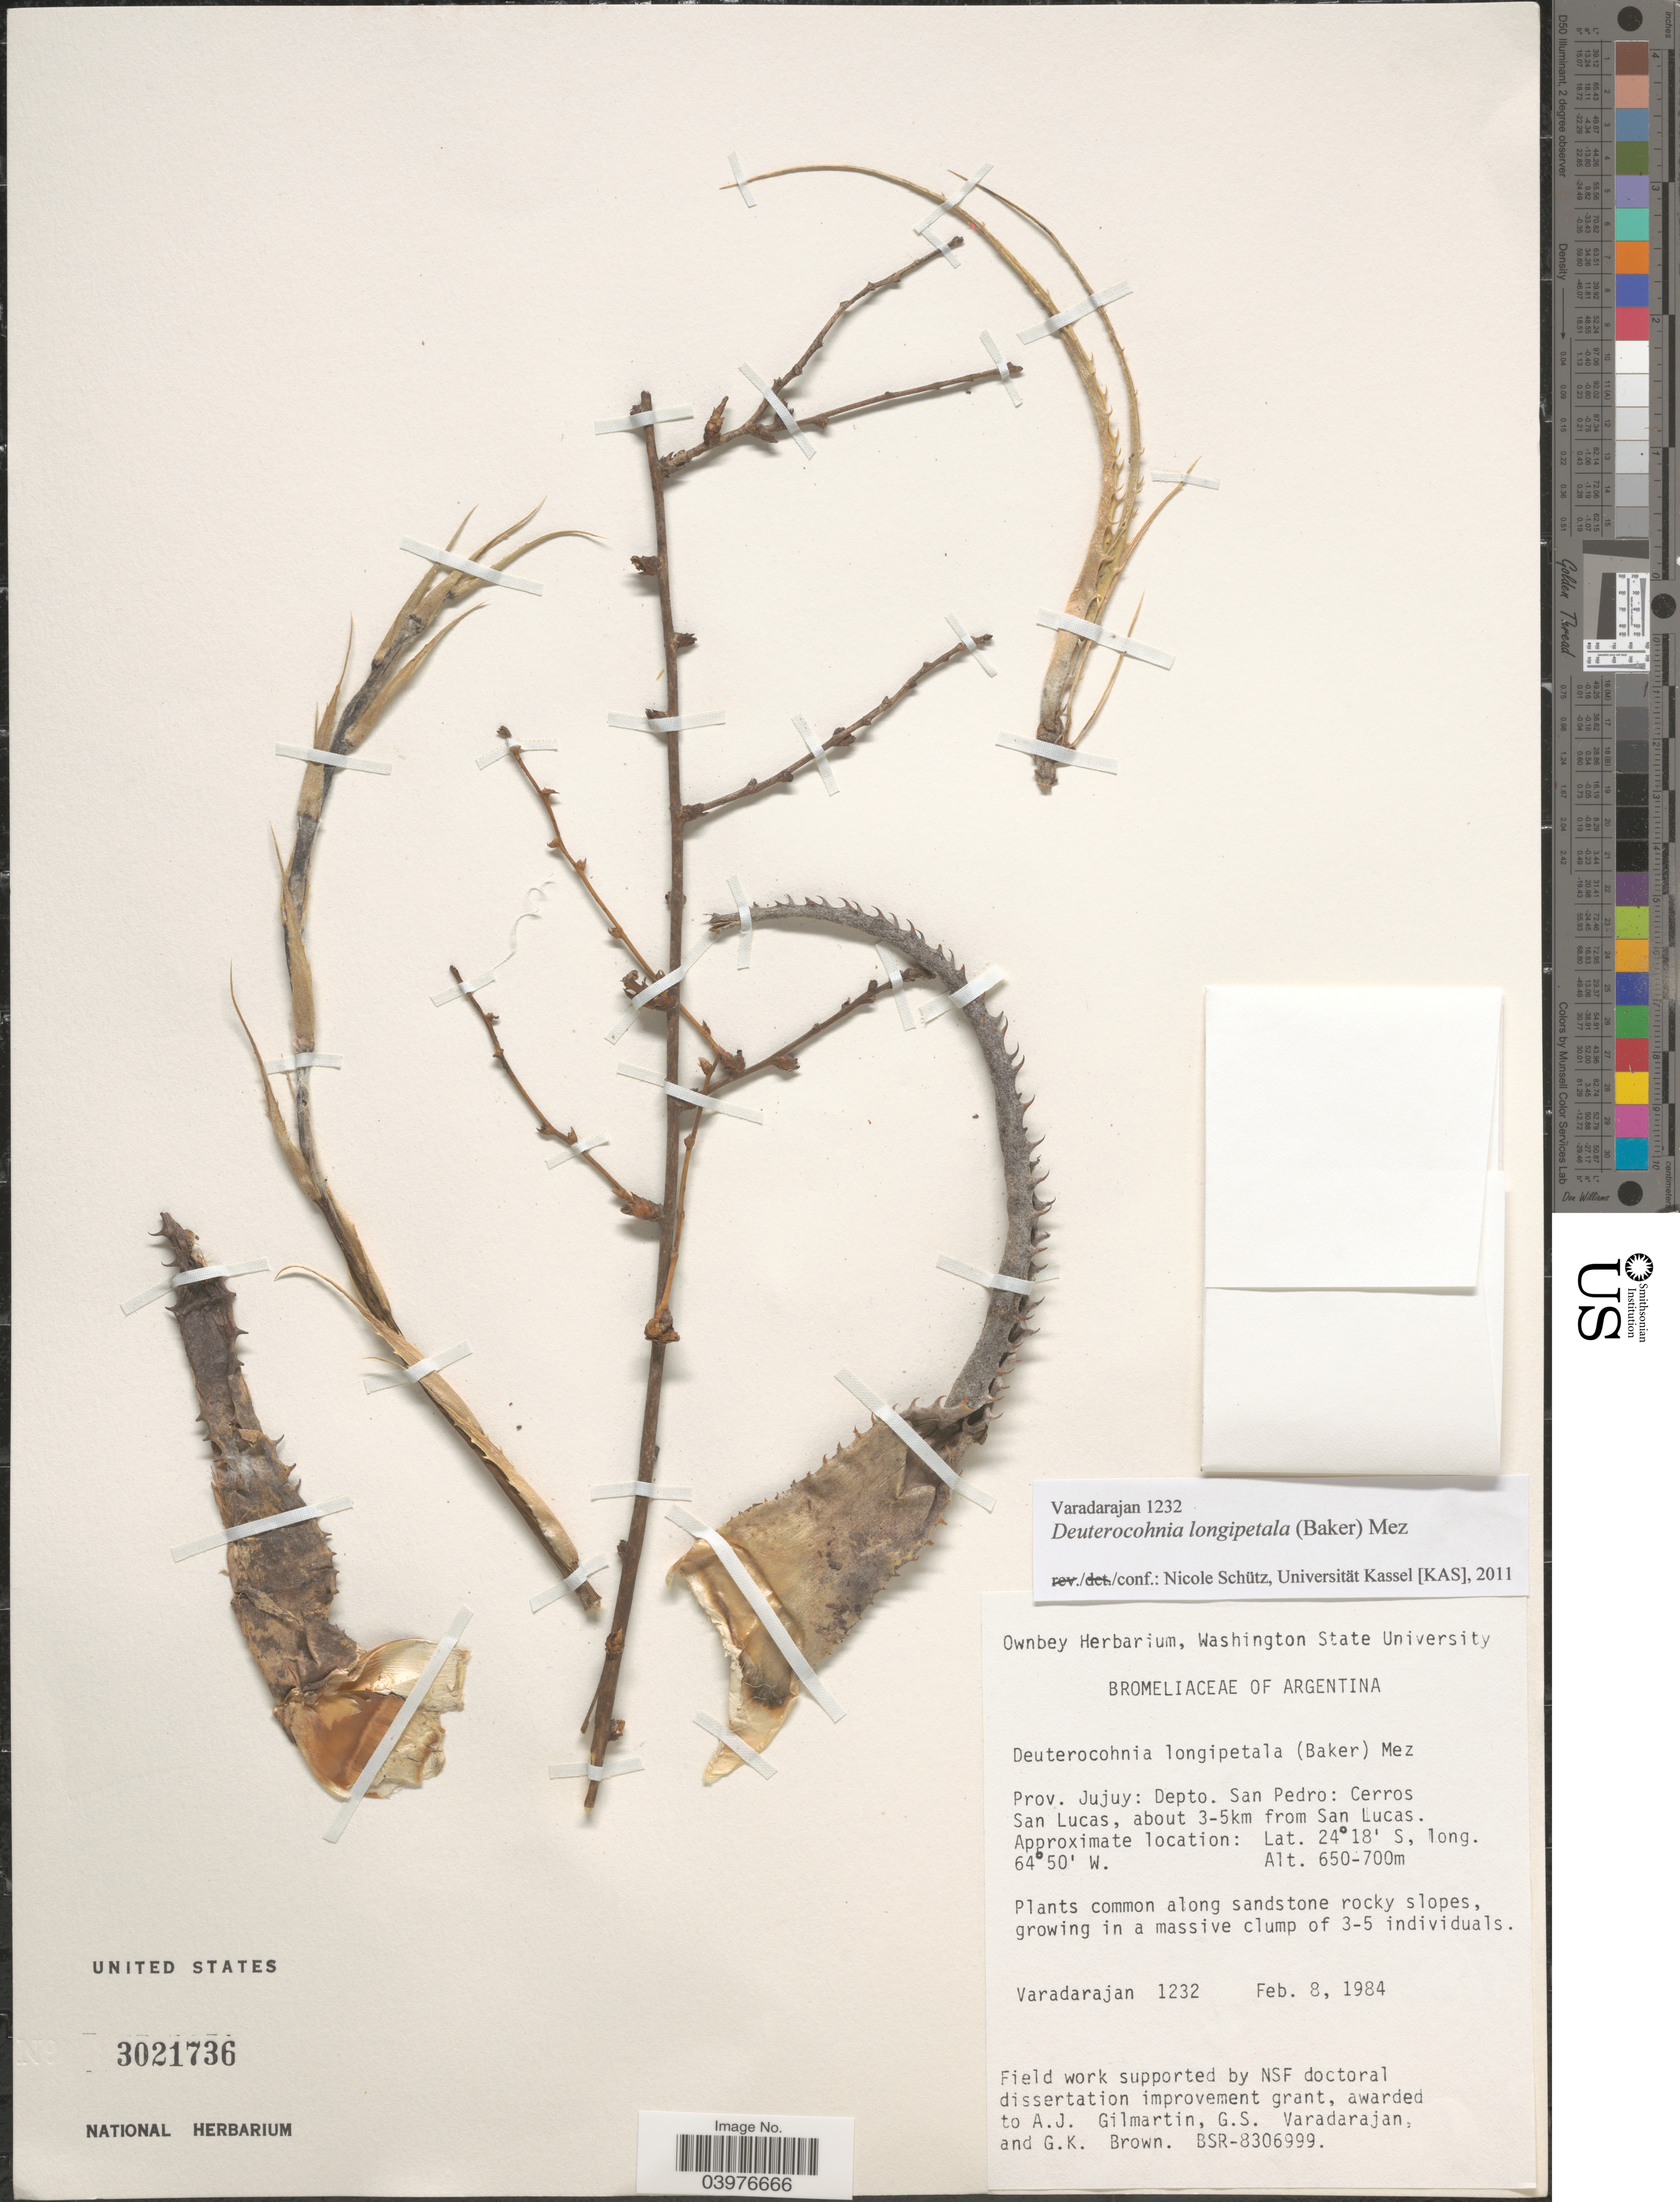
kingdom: Plantae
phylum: Tracheophyta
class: Liliopsida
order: Poales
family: Bromeliaceae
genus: Deuterocohnia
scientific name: Deuterocohnia longipetala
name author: (Baker) Mez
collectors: G. S. Varadarajan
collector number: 1232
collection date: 1984-02-08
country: Argentina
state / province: Jujuy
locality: Depto. San Pedro: Cerros San Lucas, about 3-5km from San Lucas.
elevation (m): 650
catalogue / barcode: US 3021736